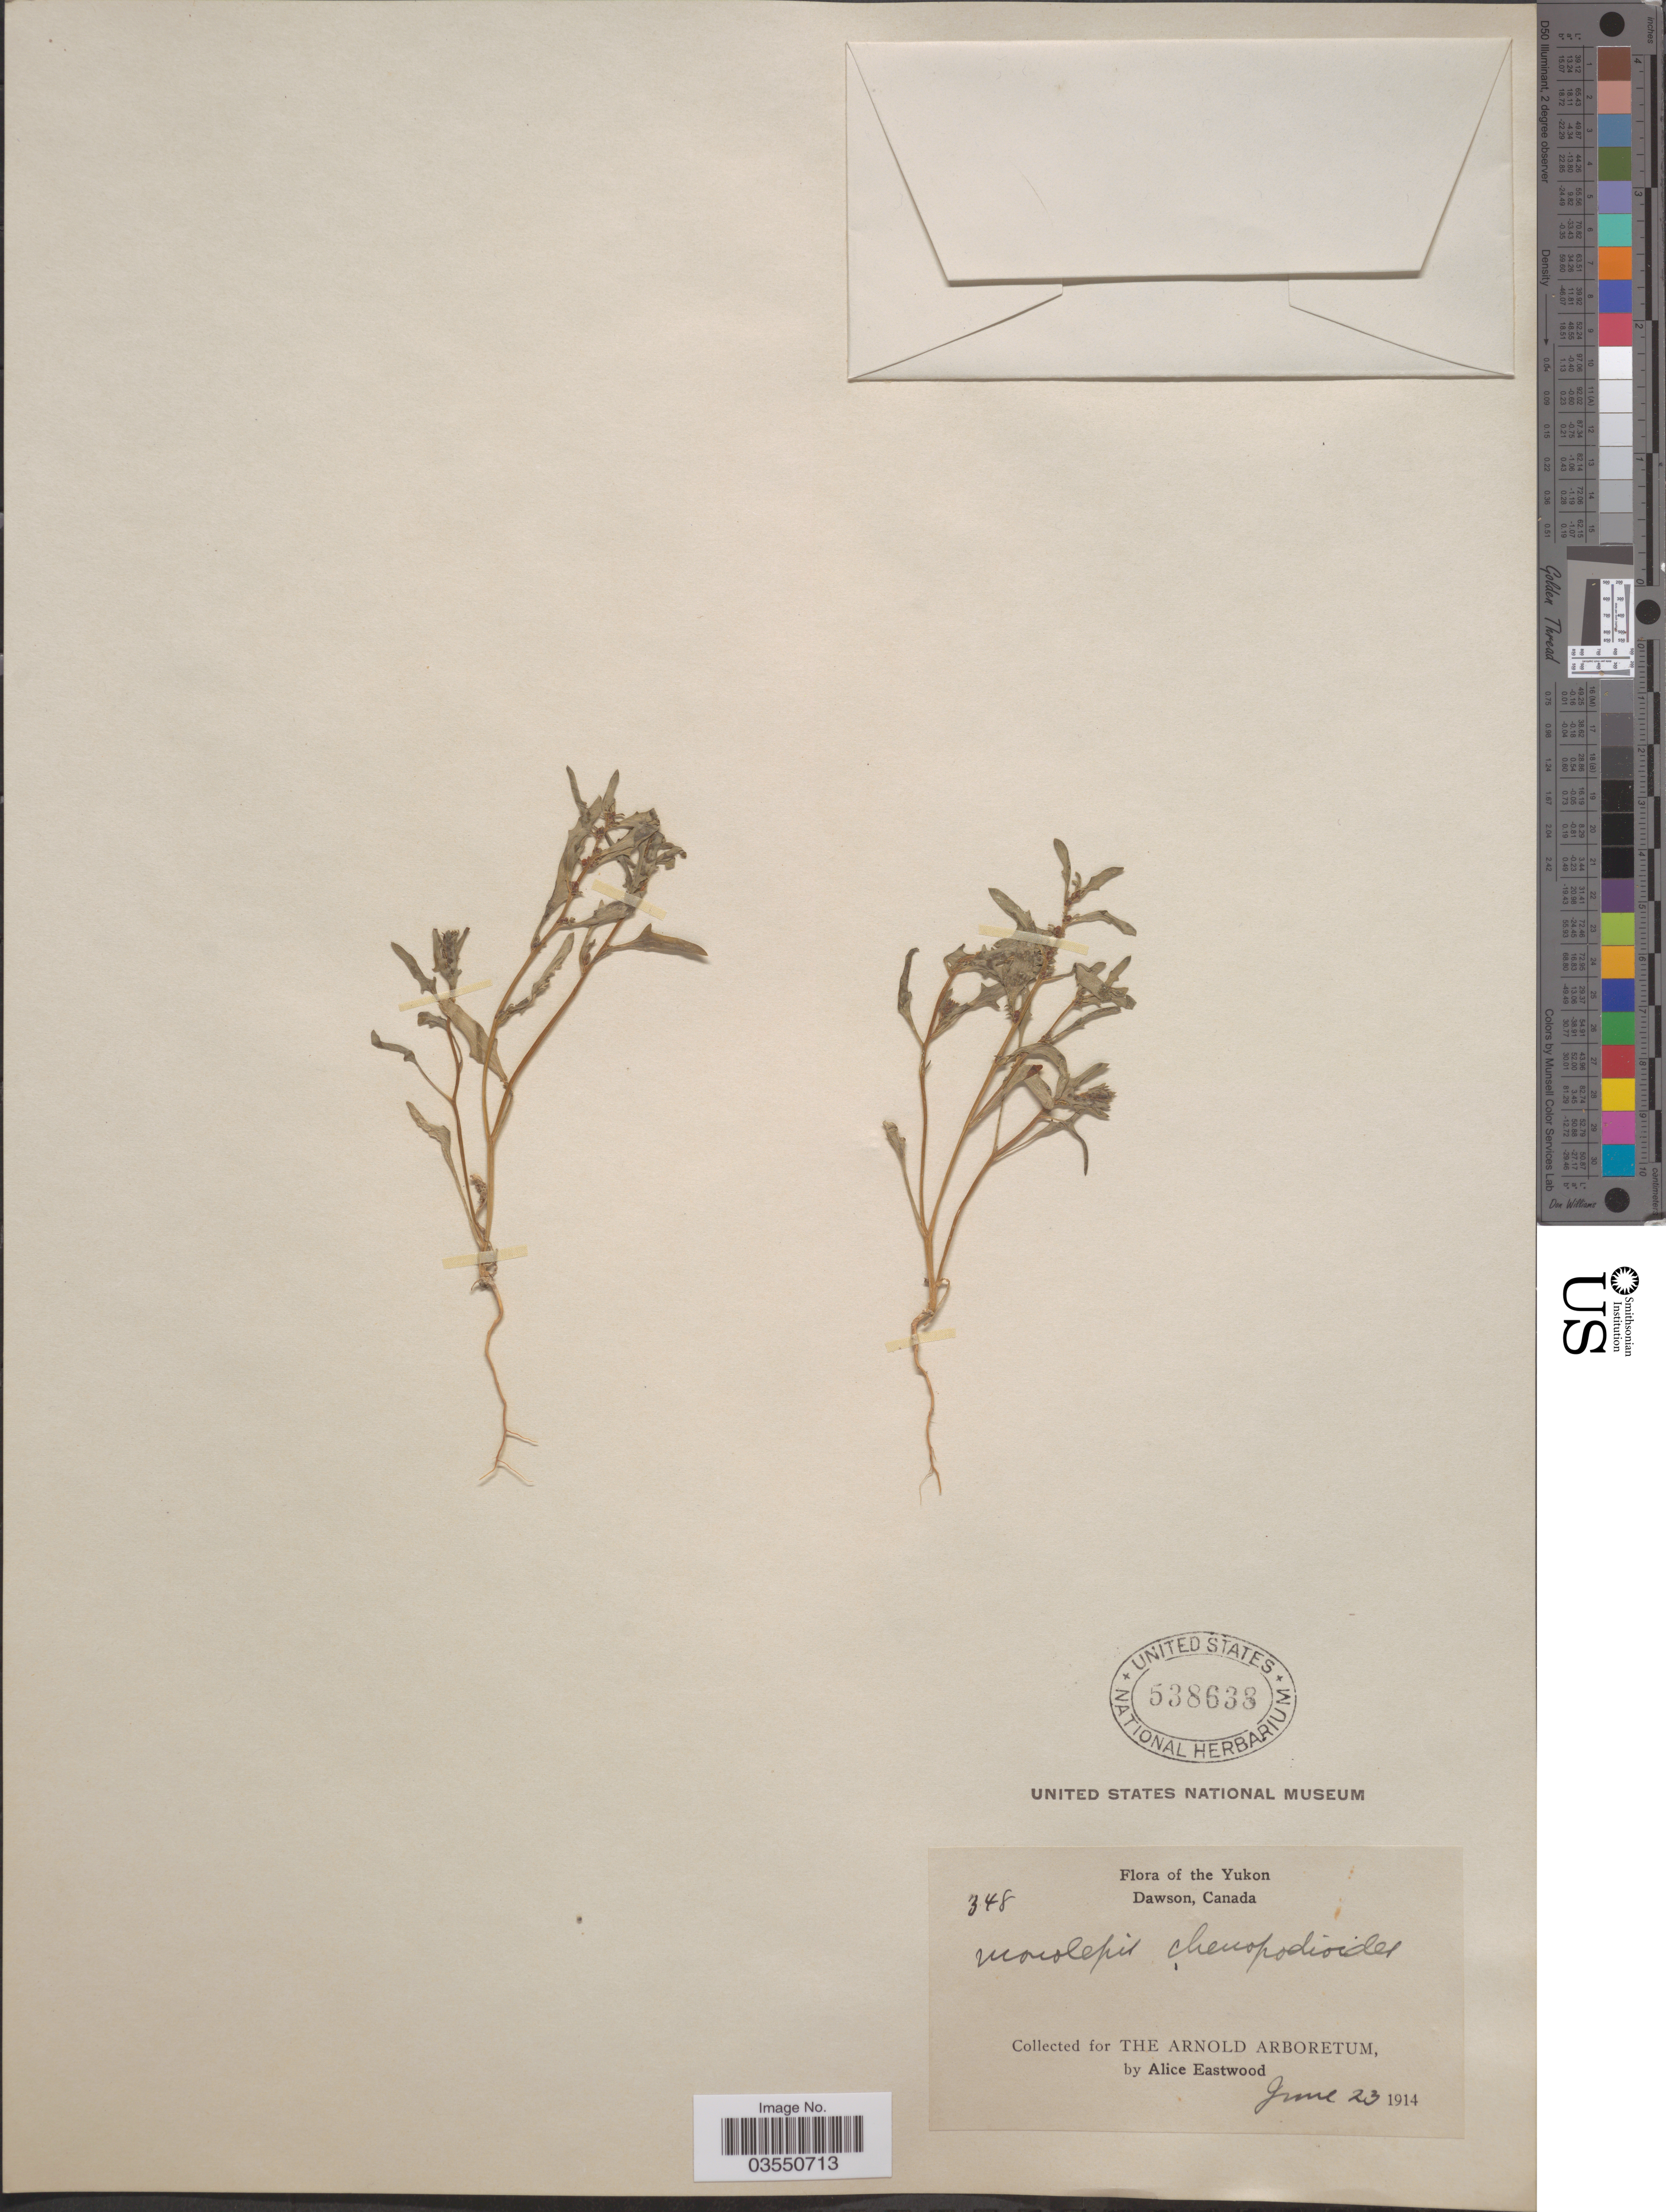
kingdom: Plantae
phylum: Tracheophyta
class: Magnoliopsida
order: Caryophyllales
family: Amaranthaceae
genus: Blitum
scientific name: Blitum nuttallianum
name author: Schult.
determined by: U.S. National Herbarium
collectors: A. Eastwood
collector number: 348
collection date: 1914-06-23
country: Canada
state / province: Yukon Territory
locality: Yukon. Dawson.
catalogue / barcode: US 538633